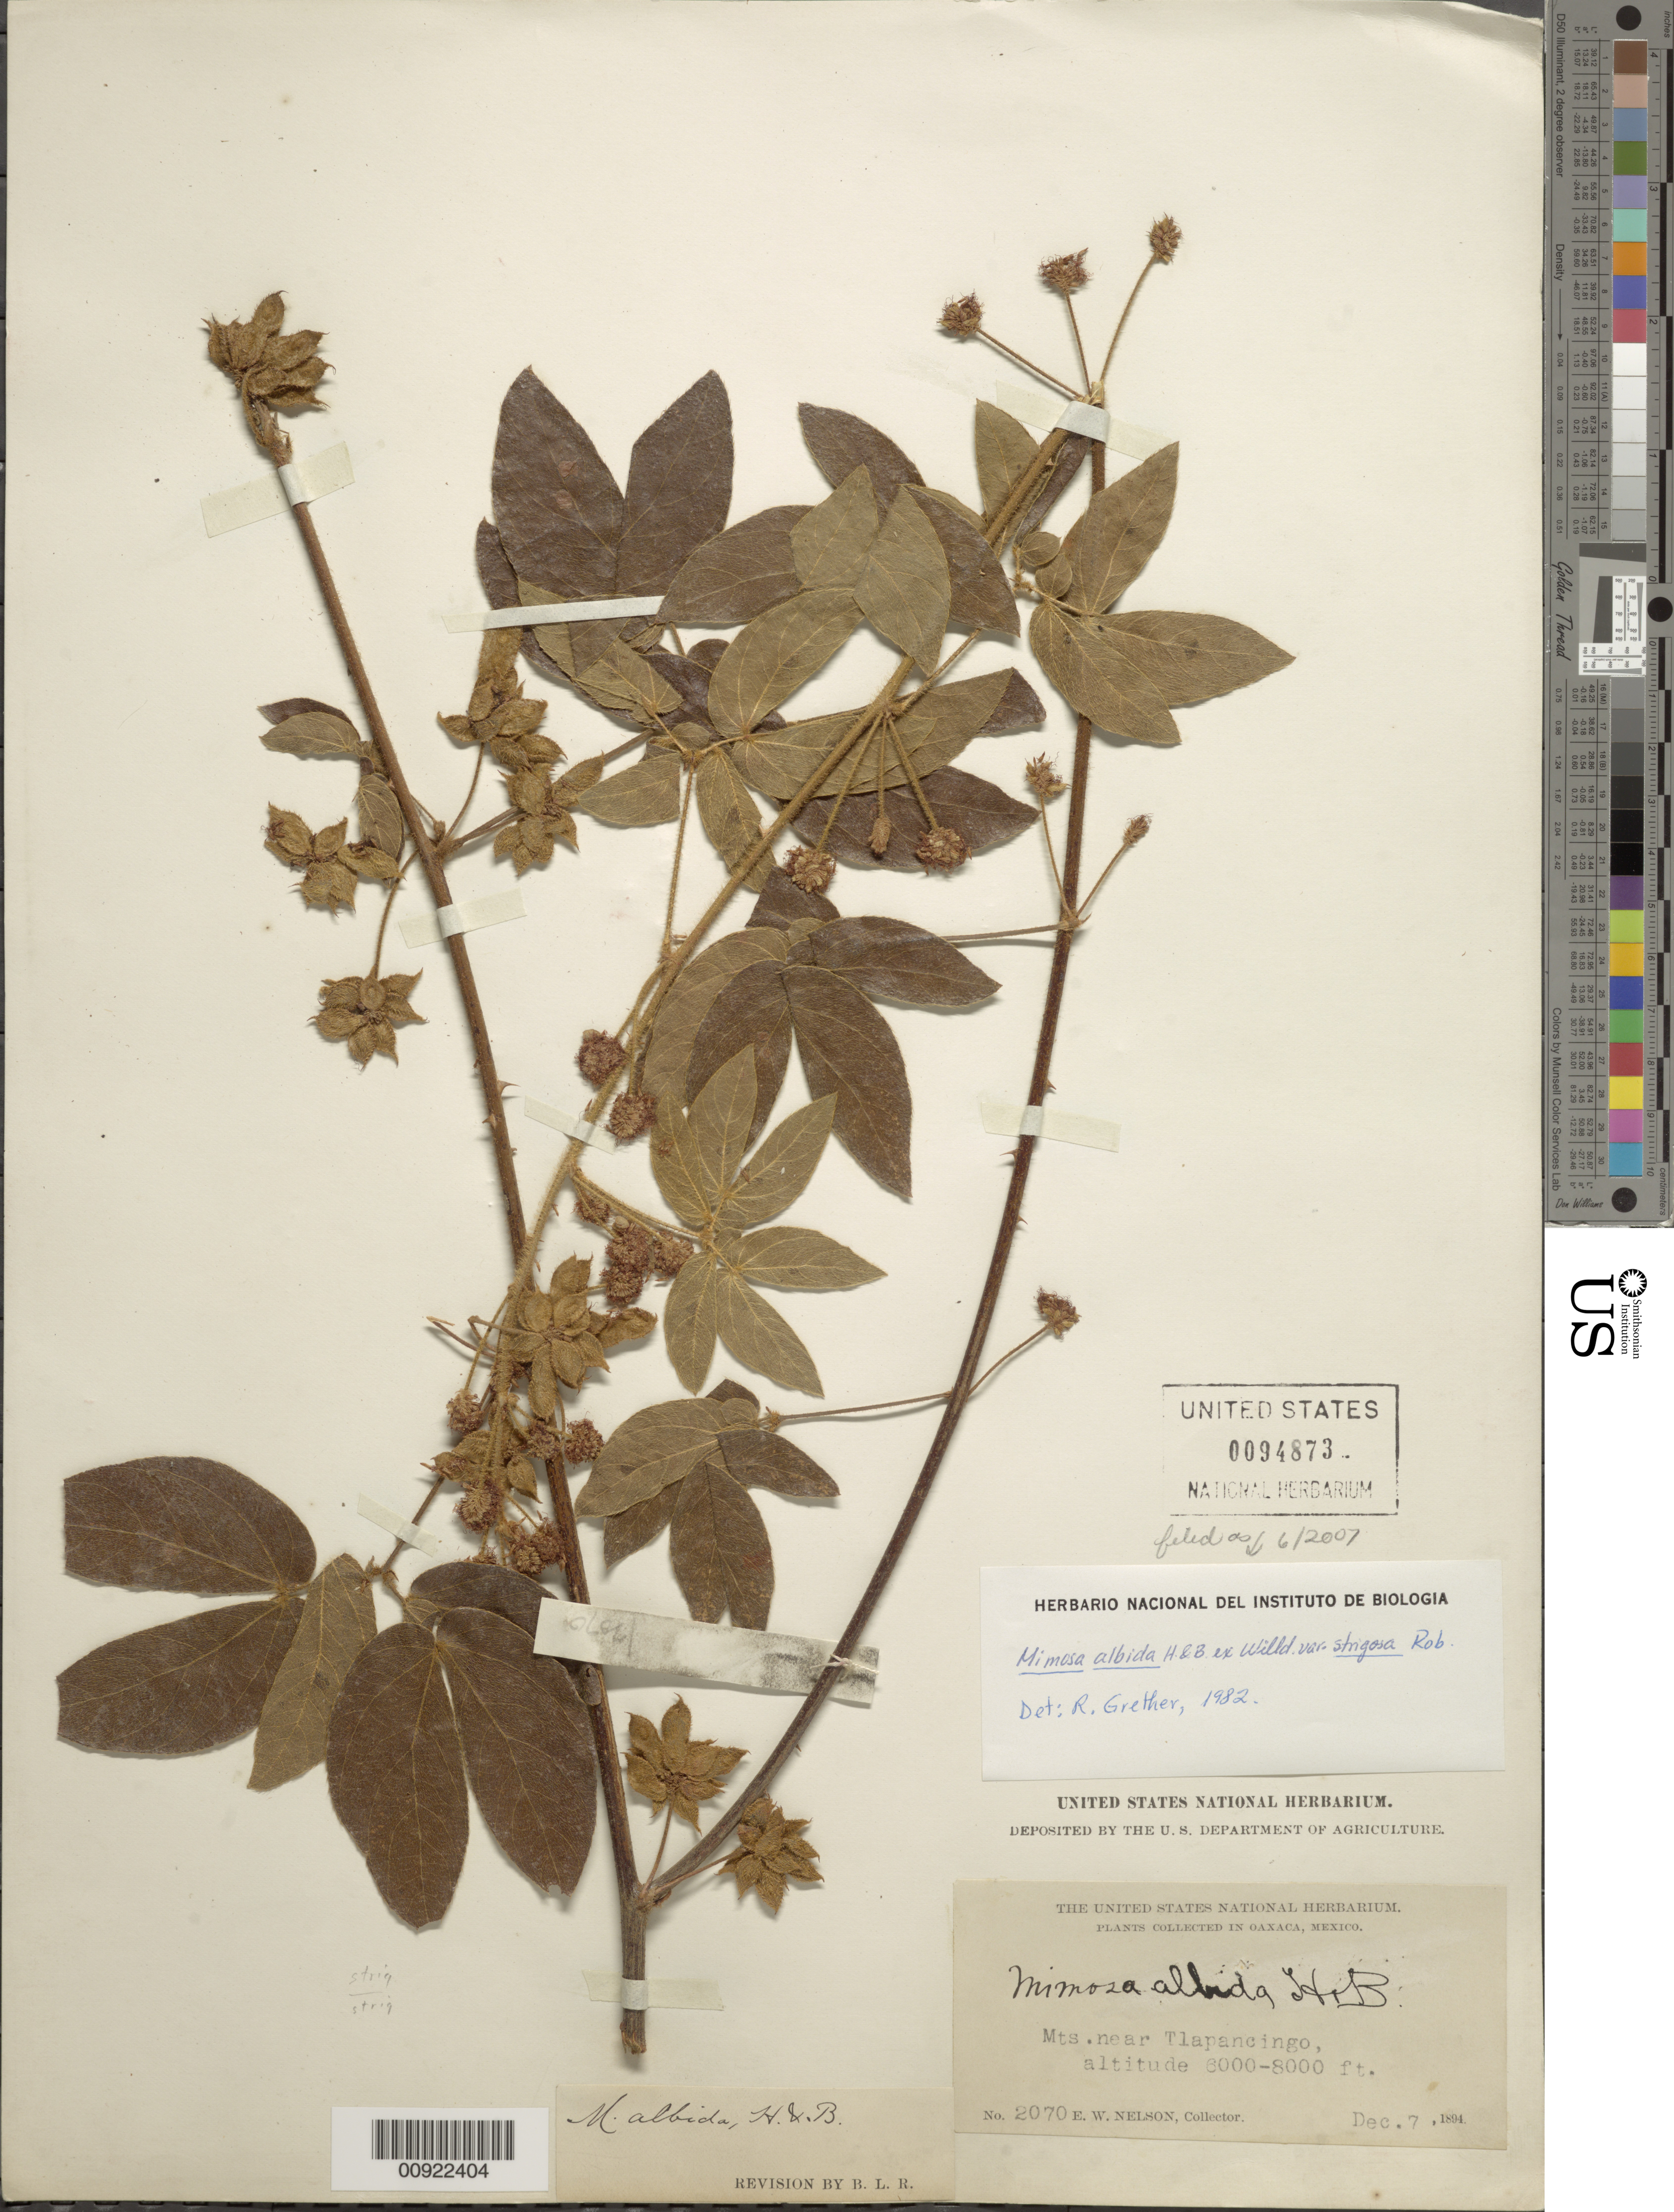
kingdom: Plantae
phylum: Tracheophyta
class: Magnoliopsida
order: Fabales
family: Fabaceae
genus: Mimosa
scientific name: Mimosa albida var. strigosa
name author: (Willd.) B.L. Rob.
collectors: E. W. Nelson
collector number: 2070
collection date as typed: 07 Dec 1894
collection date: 1894-12-07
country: Mexico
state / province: Oaxaca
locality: Near Tlapancingo.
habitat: Mountains.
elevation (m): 1829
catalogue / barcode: US 94873